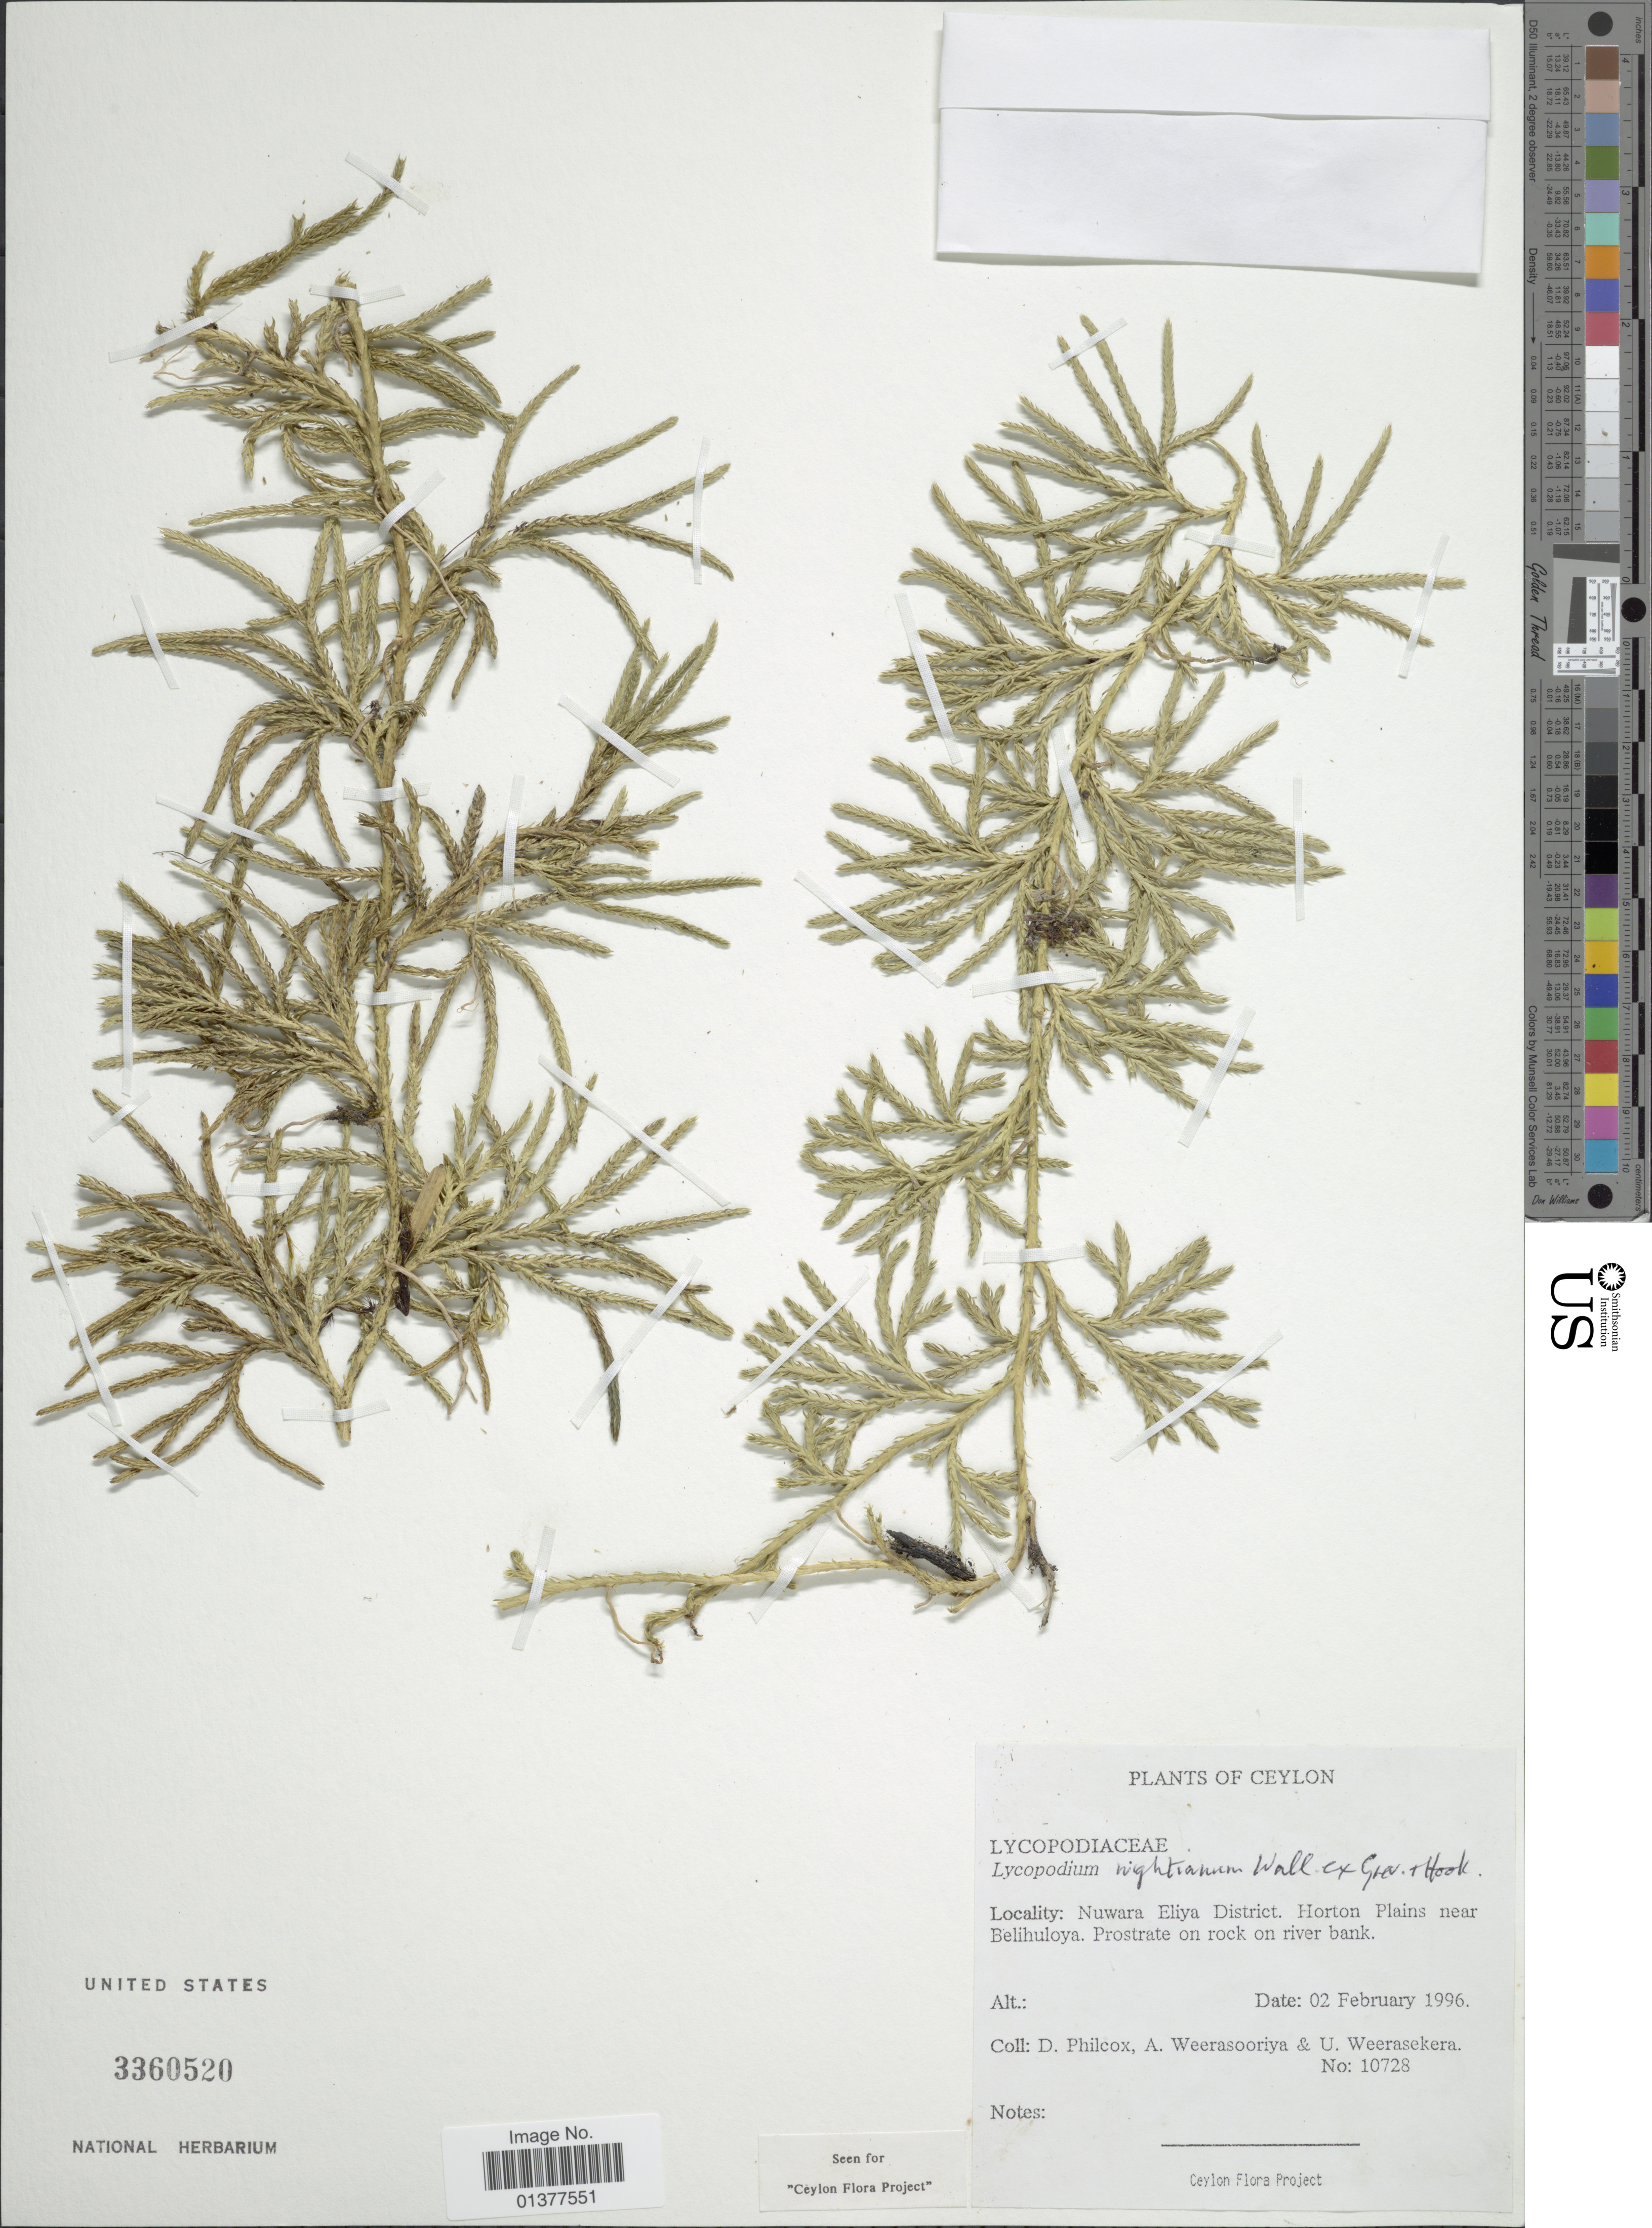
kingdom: Plantae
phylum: Tracheophyta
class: Lycopodiopsida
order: Lycopodiales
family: Lycopodiaceae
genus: Diphasiastrum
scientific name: Diphasiastrum wightianum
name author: (Wall. ex Hook. & Grev.) Holub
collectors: D. Philcox, A. Weerasooriya & U. Weerasekera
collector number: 10728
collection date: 1996-02-02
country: Sri Lanka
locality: Nuwara Eliya District, Horton plains near Belihuloya, Prostrate on rock on river bank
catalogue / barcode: US 3360520